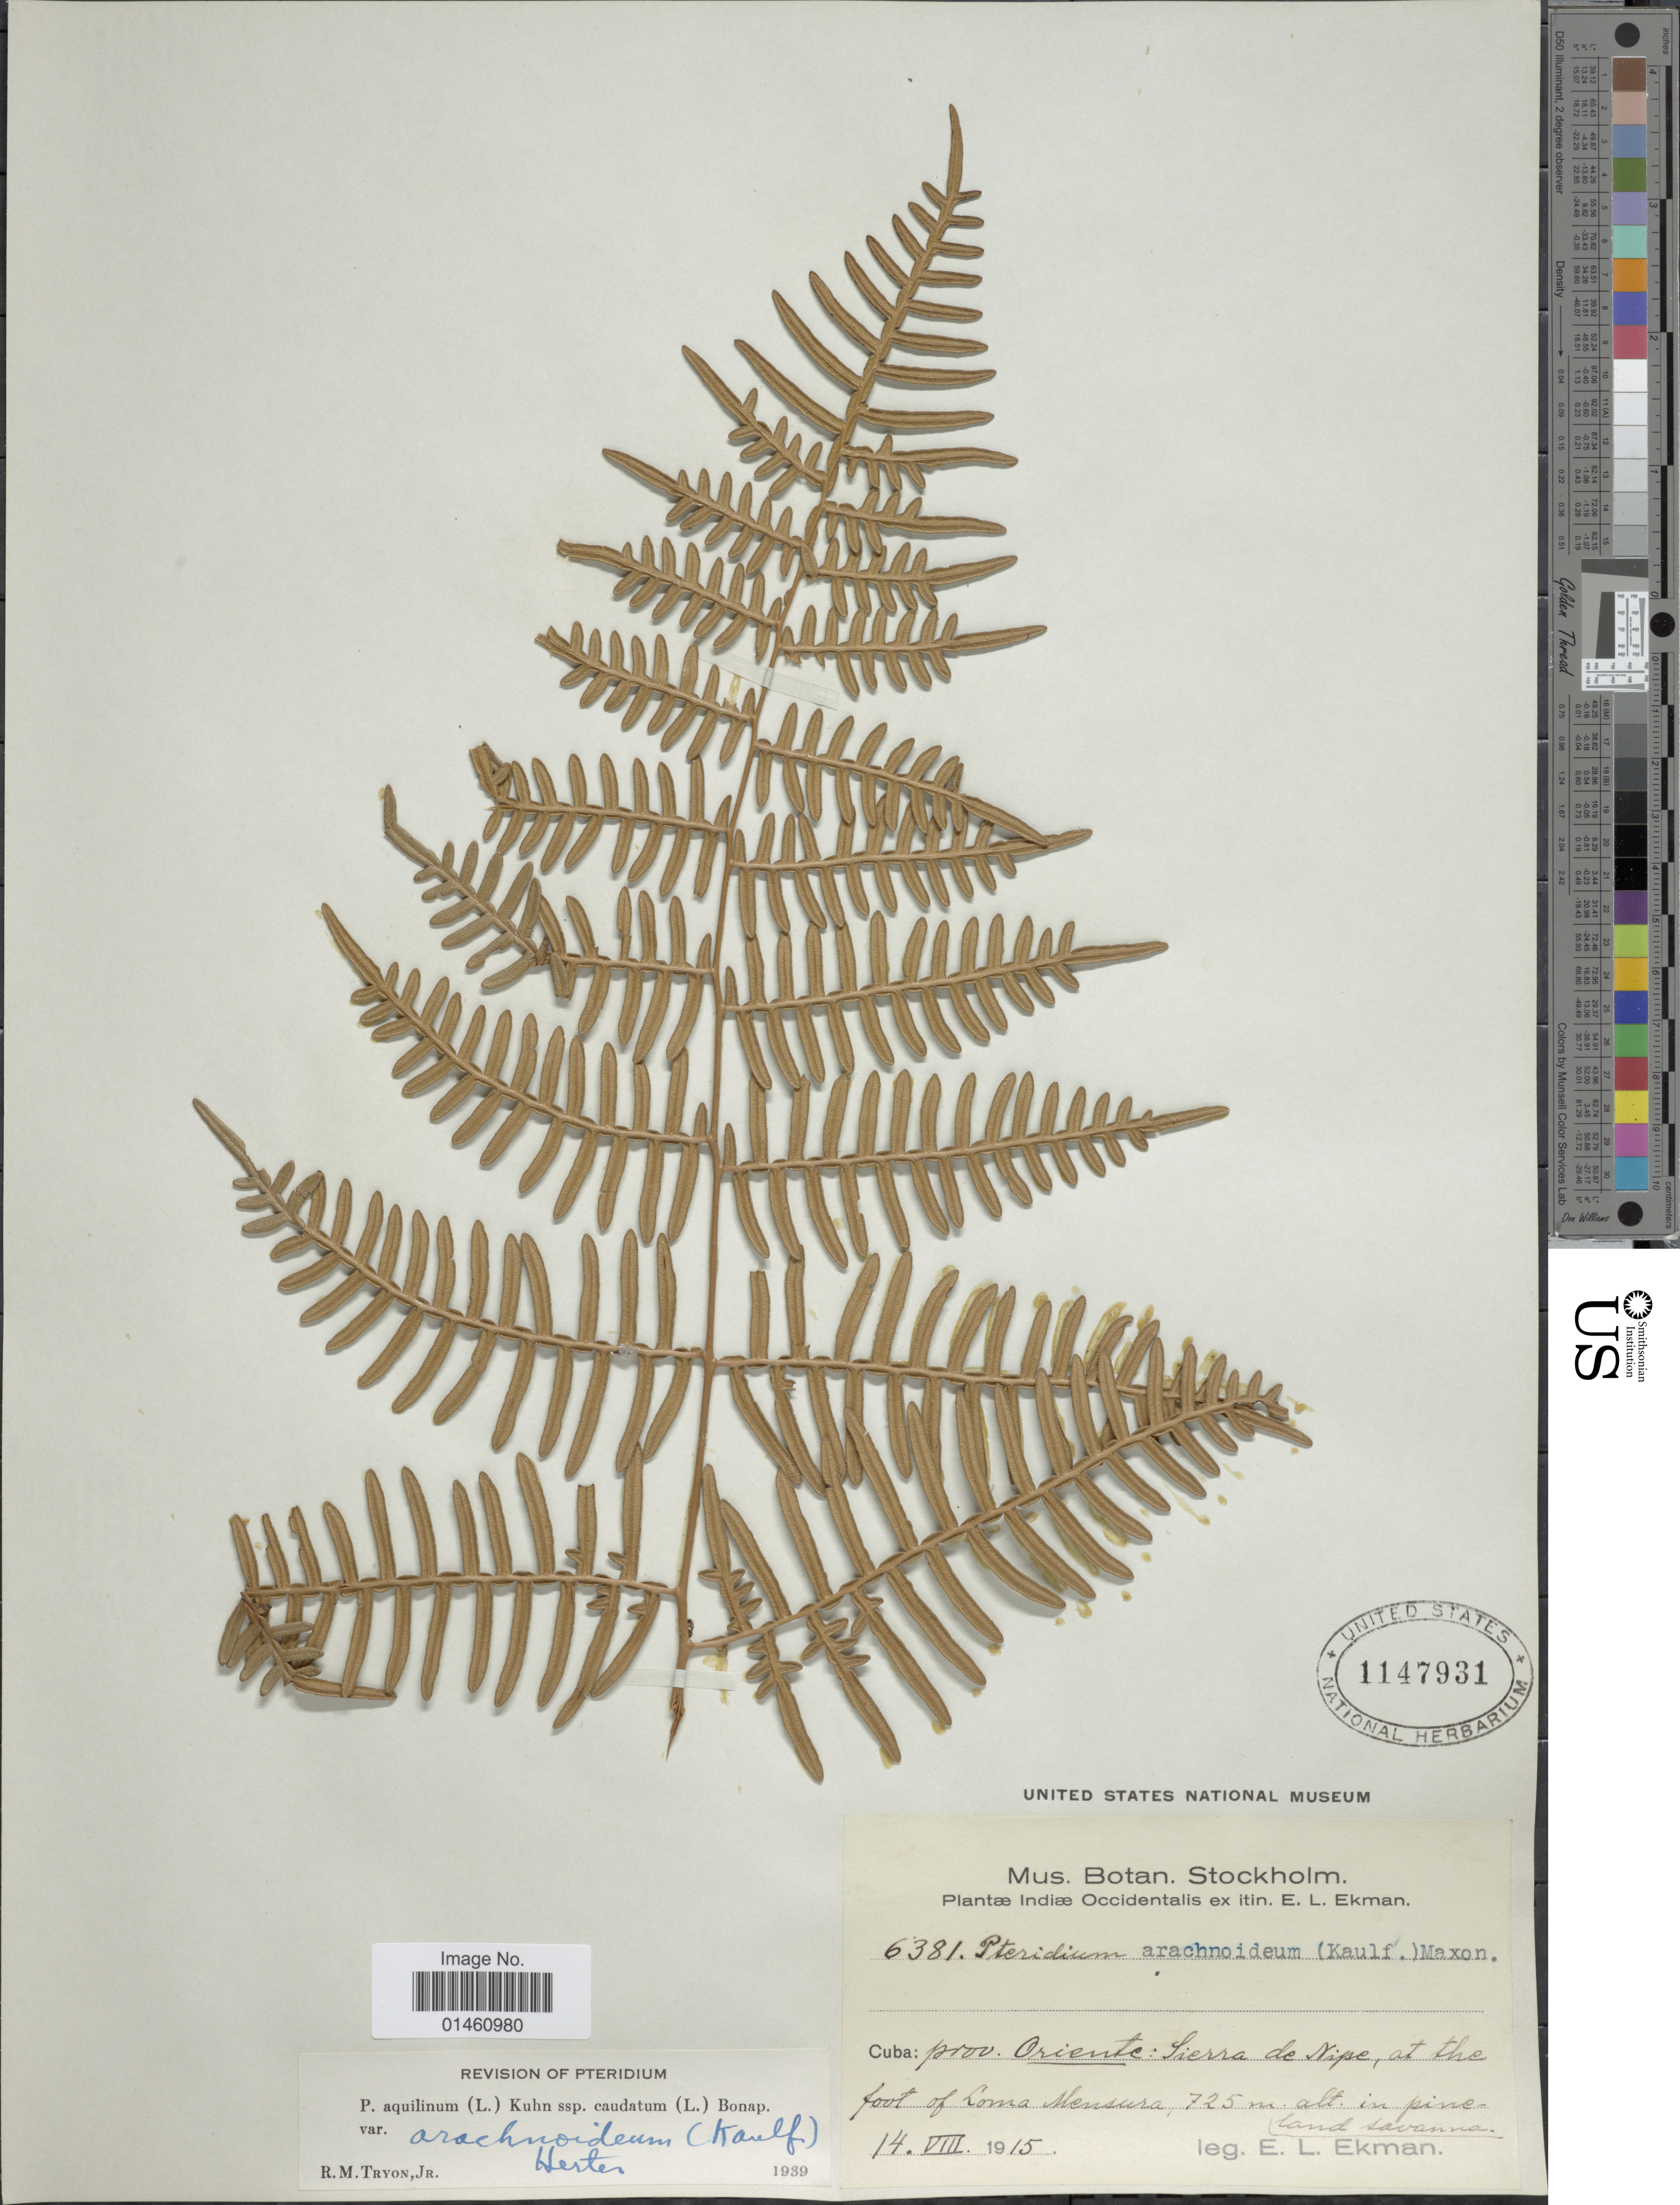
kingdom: Plantae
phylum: Tracheophyta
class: Polypodiopsida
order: Polypodiales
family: Dennstaedtiaceae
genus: Pteridium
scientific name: Pteridium aquilinum var. arachnoideum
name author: (Kaulf.) Herter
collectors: E. L. Ekman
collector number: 6381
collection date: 1915-08-14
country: Cuba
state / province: Oriente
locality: Plantæ Indiæ Occidentalis, Sierra de Nipe, at the foot of Loma Mensura.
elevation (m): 725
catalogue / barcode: US 1147931